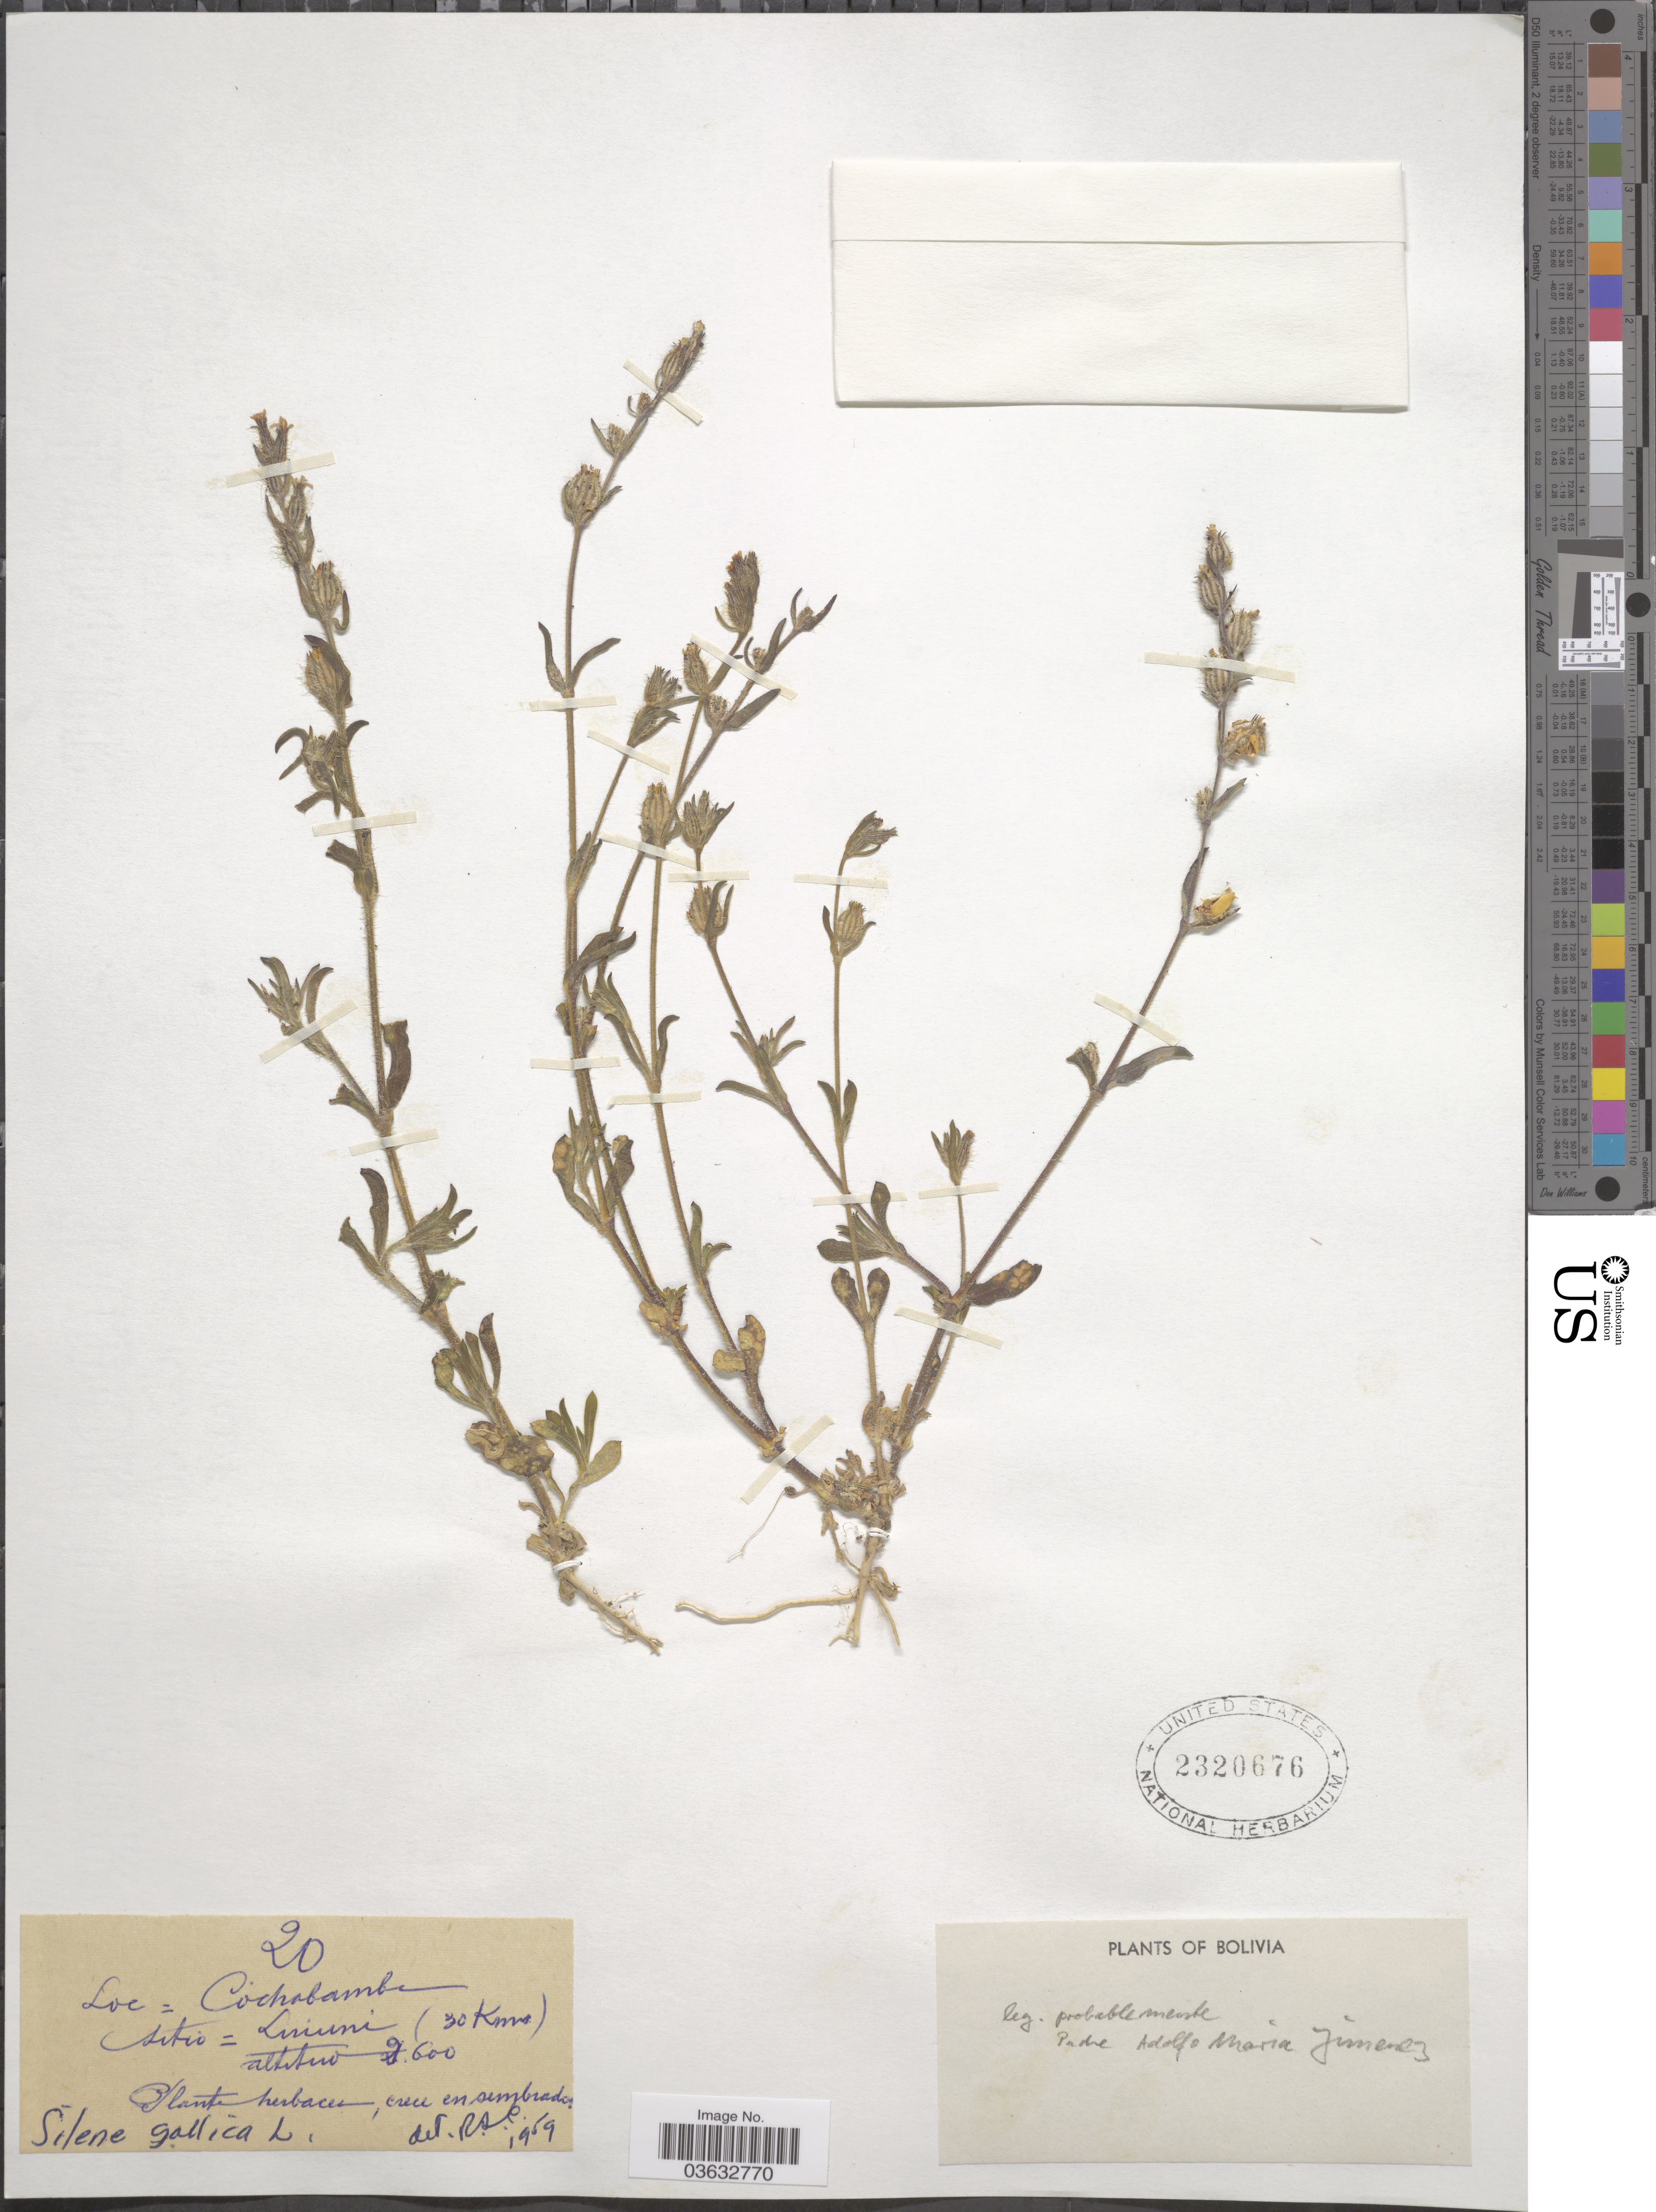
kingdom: Plantae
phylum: Tracheophyta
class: Magnoliopsida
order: Caryophyllales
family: Caryophyllaceae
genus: Silene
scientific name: Silene gallica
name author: L.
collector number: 20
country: Bolivia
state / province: Cochabamba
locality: Sitio = Luriuni (30 Kms).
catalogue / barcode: US 2320676